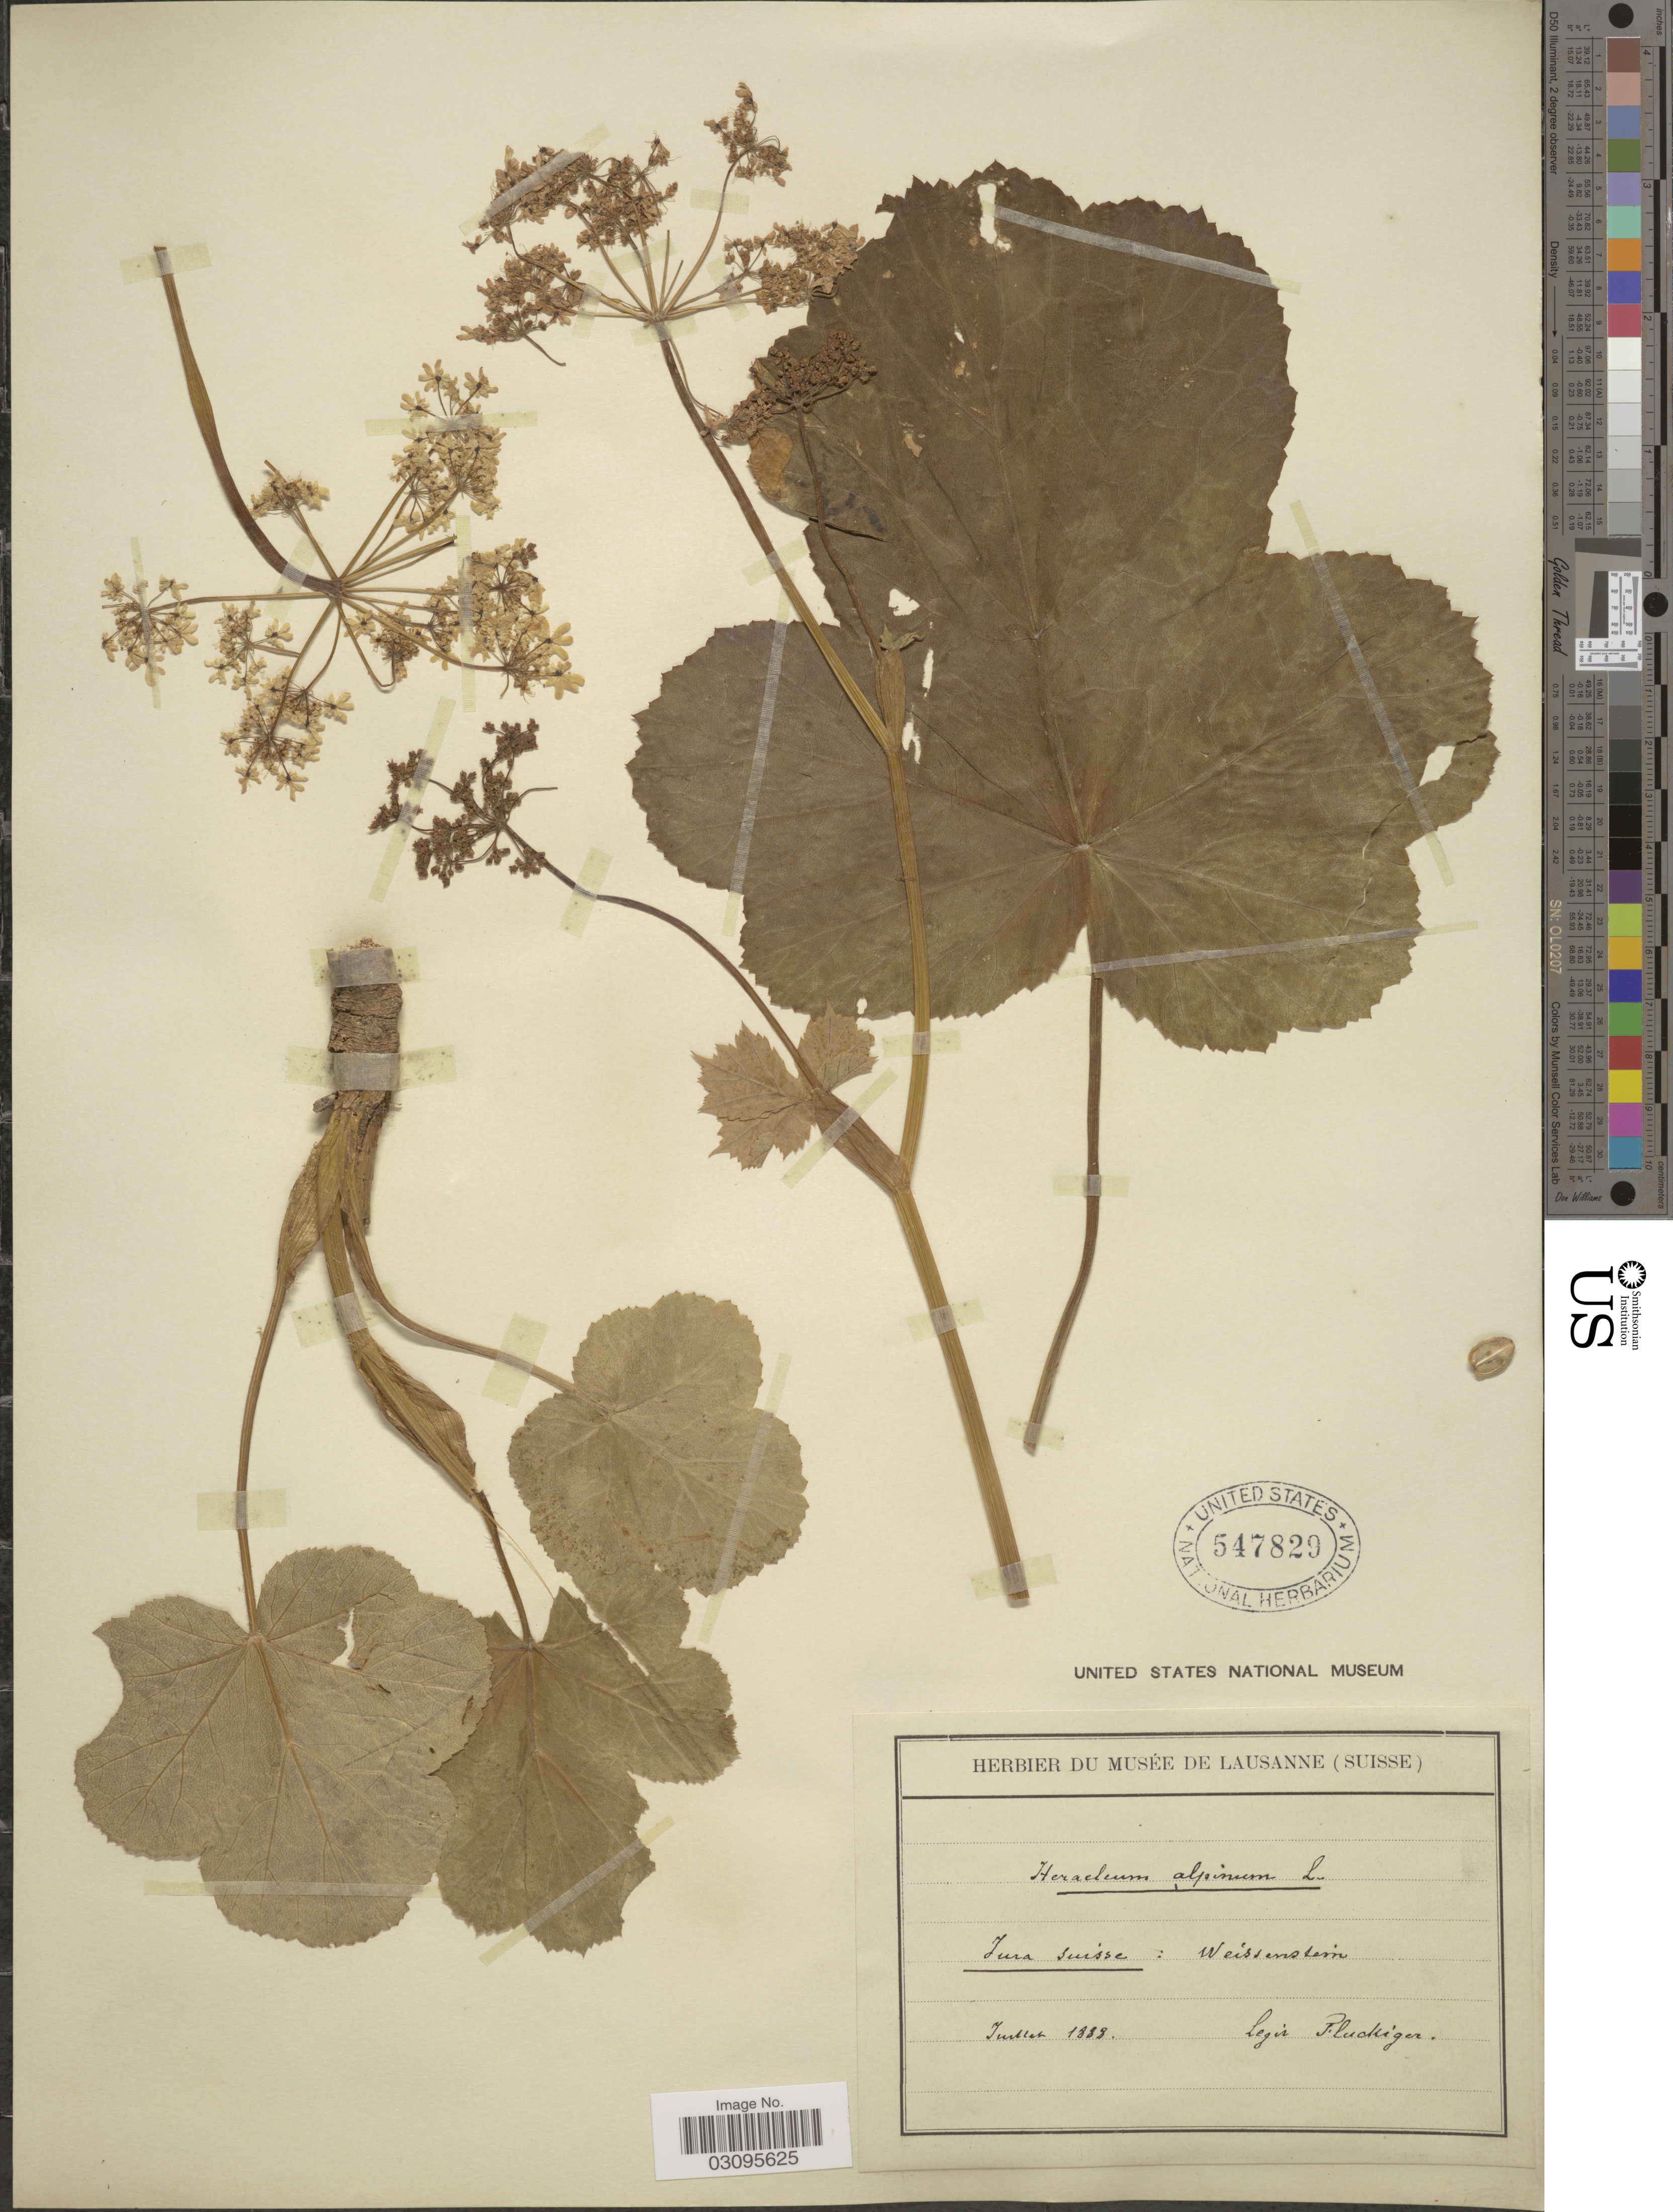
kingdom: Plantae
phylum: Tracheophyta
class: Magnoliopsida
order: Apiales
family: Apiaceae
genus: Heracleum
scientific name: Heracleum alpinum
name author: L.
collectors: -. Fluckiger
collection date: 1889-07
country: Switzerland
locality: Tura suisse: Weissenstein.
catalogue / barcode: US 547829